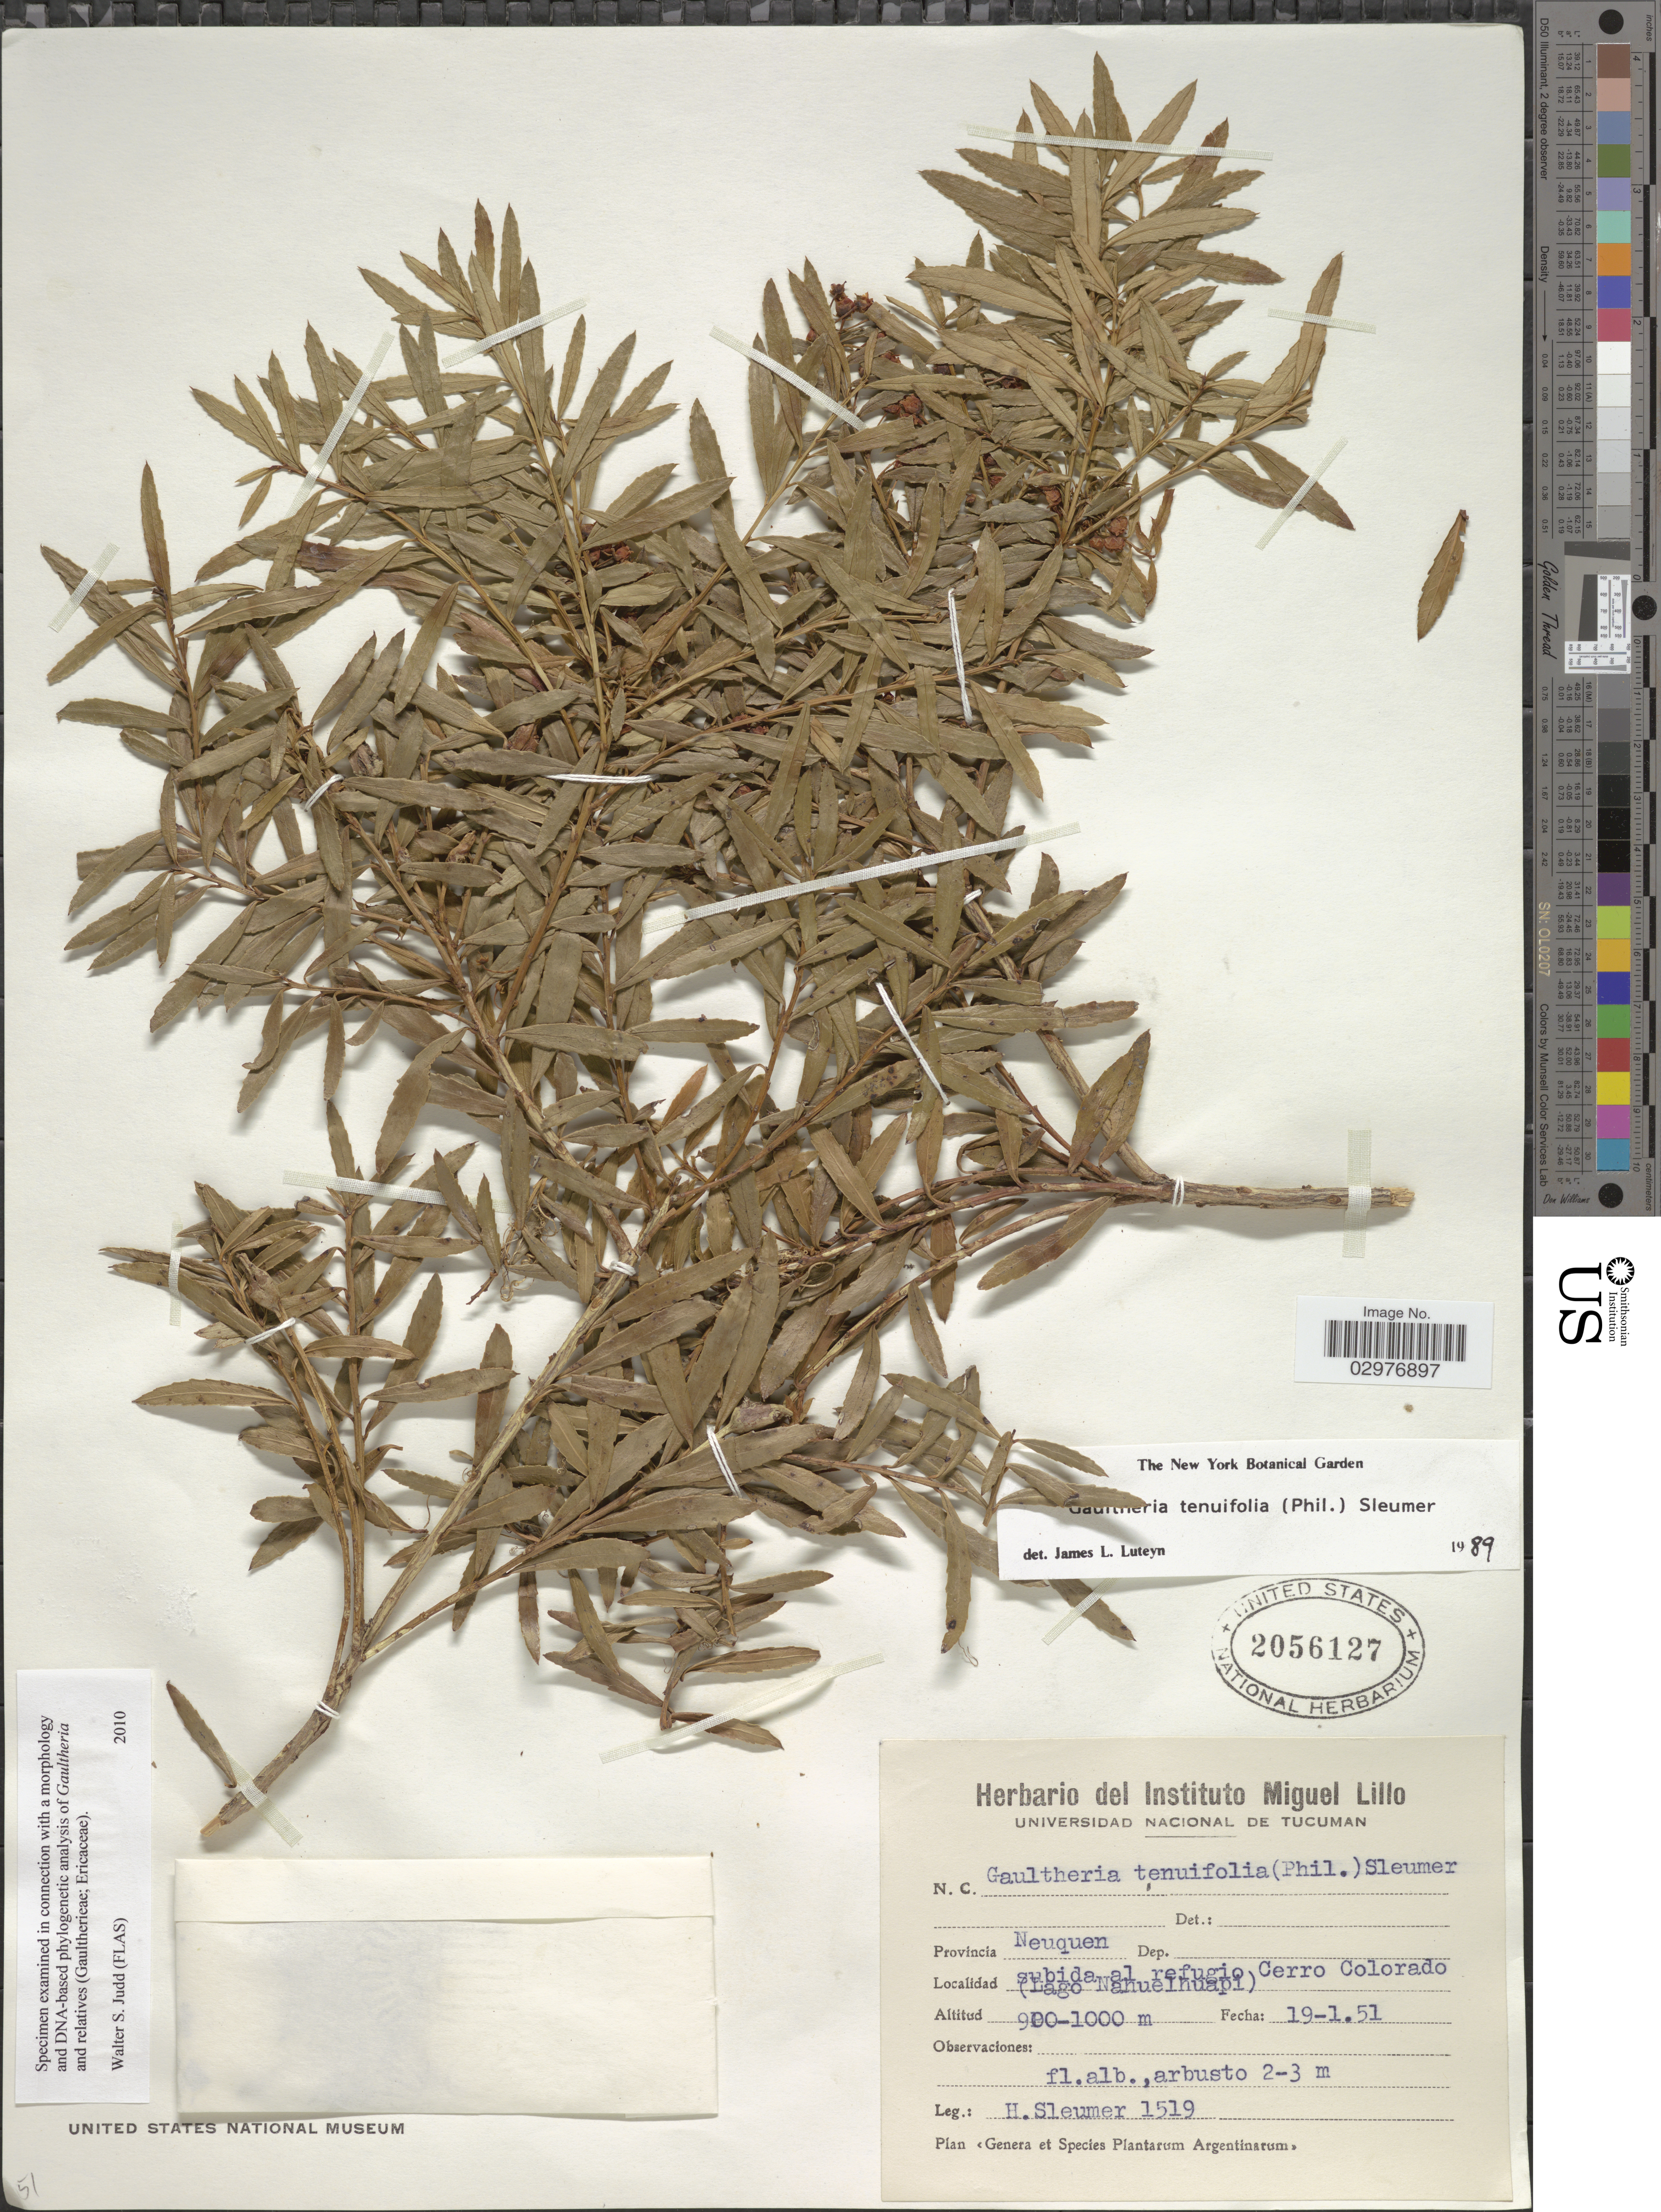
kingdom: Plantae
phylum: Tracheophyta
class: Magnoliopsida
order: Ericales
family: Ericaceae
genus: Gaultheria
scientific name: Gaultheria tenuifolia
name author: (Phil.) Sleumer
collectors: H. O. Sleumer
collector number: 1519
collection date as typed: Transcribed d/m/y: 19/1/51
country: Argentina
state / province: Neuquen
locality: Provincia Neuquen. Subida al refugio Cerro Colorado (Lago Nahuelhuapi).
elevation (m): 900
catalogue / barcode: US 2056127